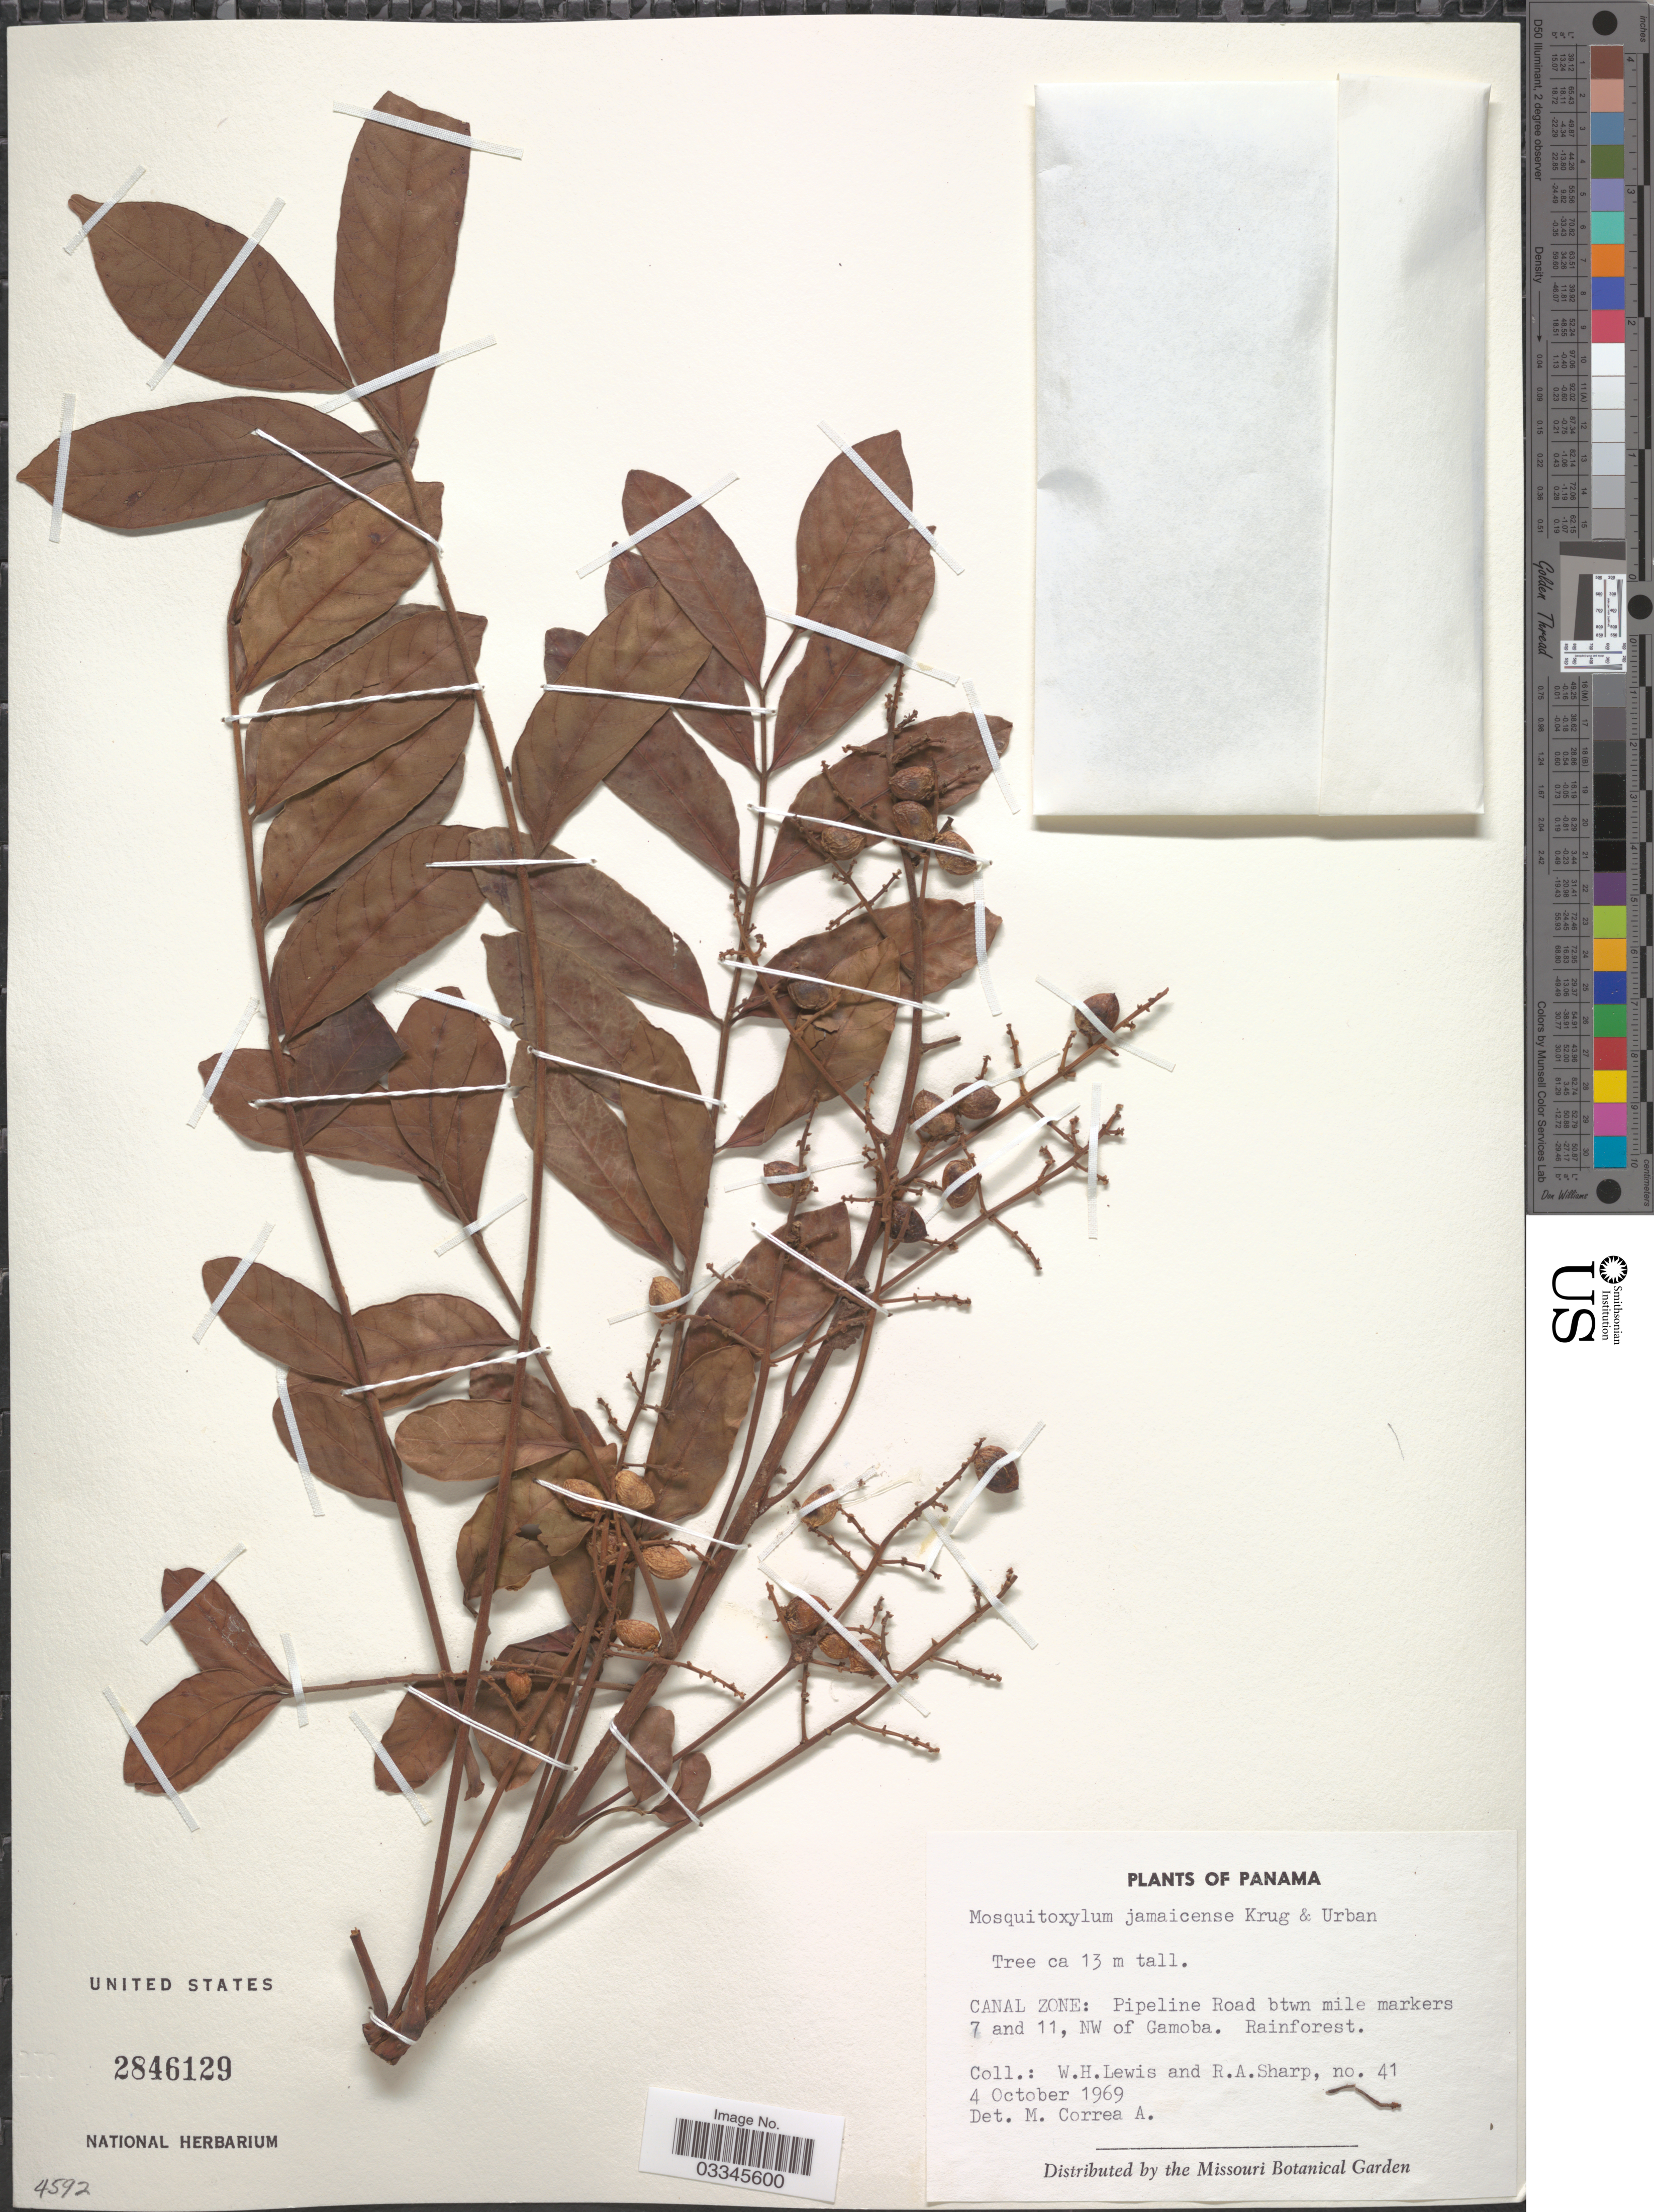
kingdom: Plantae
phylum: Tracheophyta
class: Magnoliopsida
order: Sapindales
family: Anacardiaceae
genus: Mosquitoxylum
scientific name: Mosquitoxylum jamaicense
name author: Krug & Urb.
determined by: Mitchell, J. D.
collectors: W. H. Lewis & R. Sharp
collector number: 41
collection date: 1969-10-04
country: Panama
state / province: Colón / Panamá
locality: Canal Zone: Pipeline Road btwn mile markers 7 and 11, NW of Gamoba.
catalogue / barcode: US 2846129